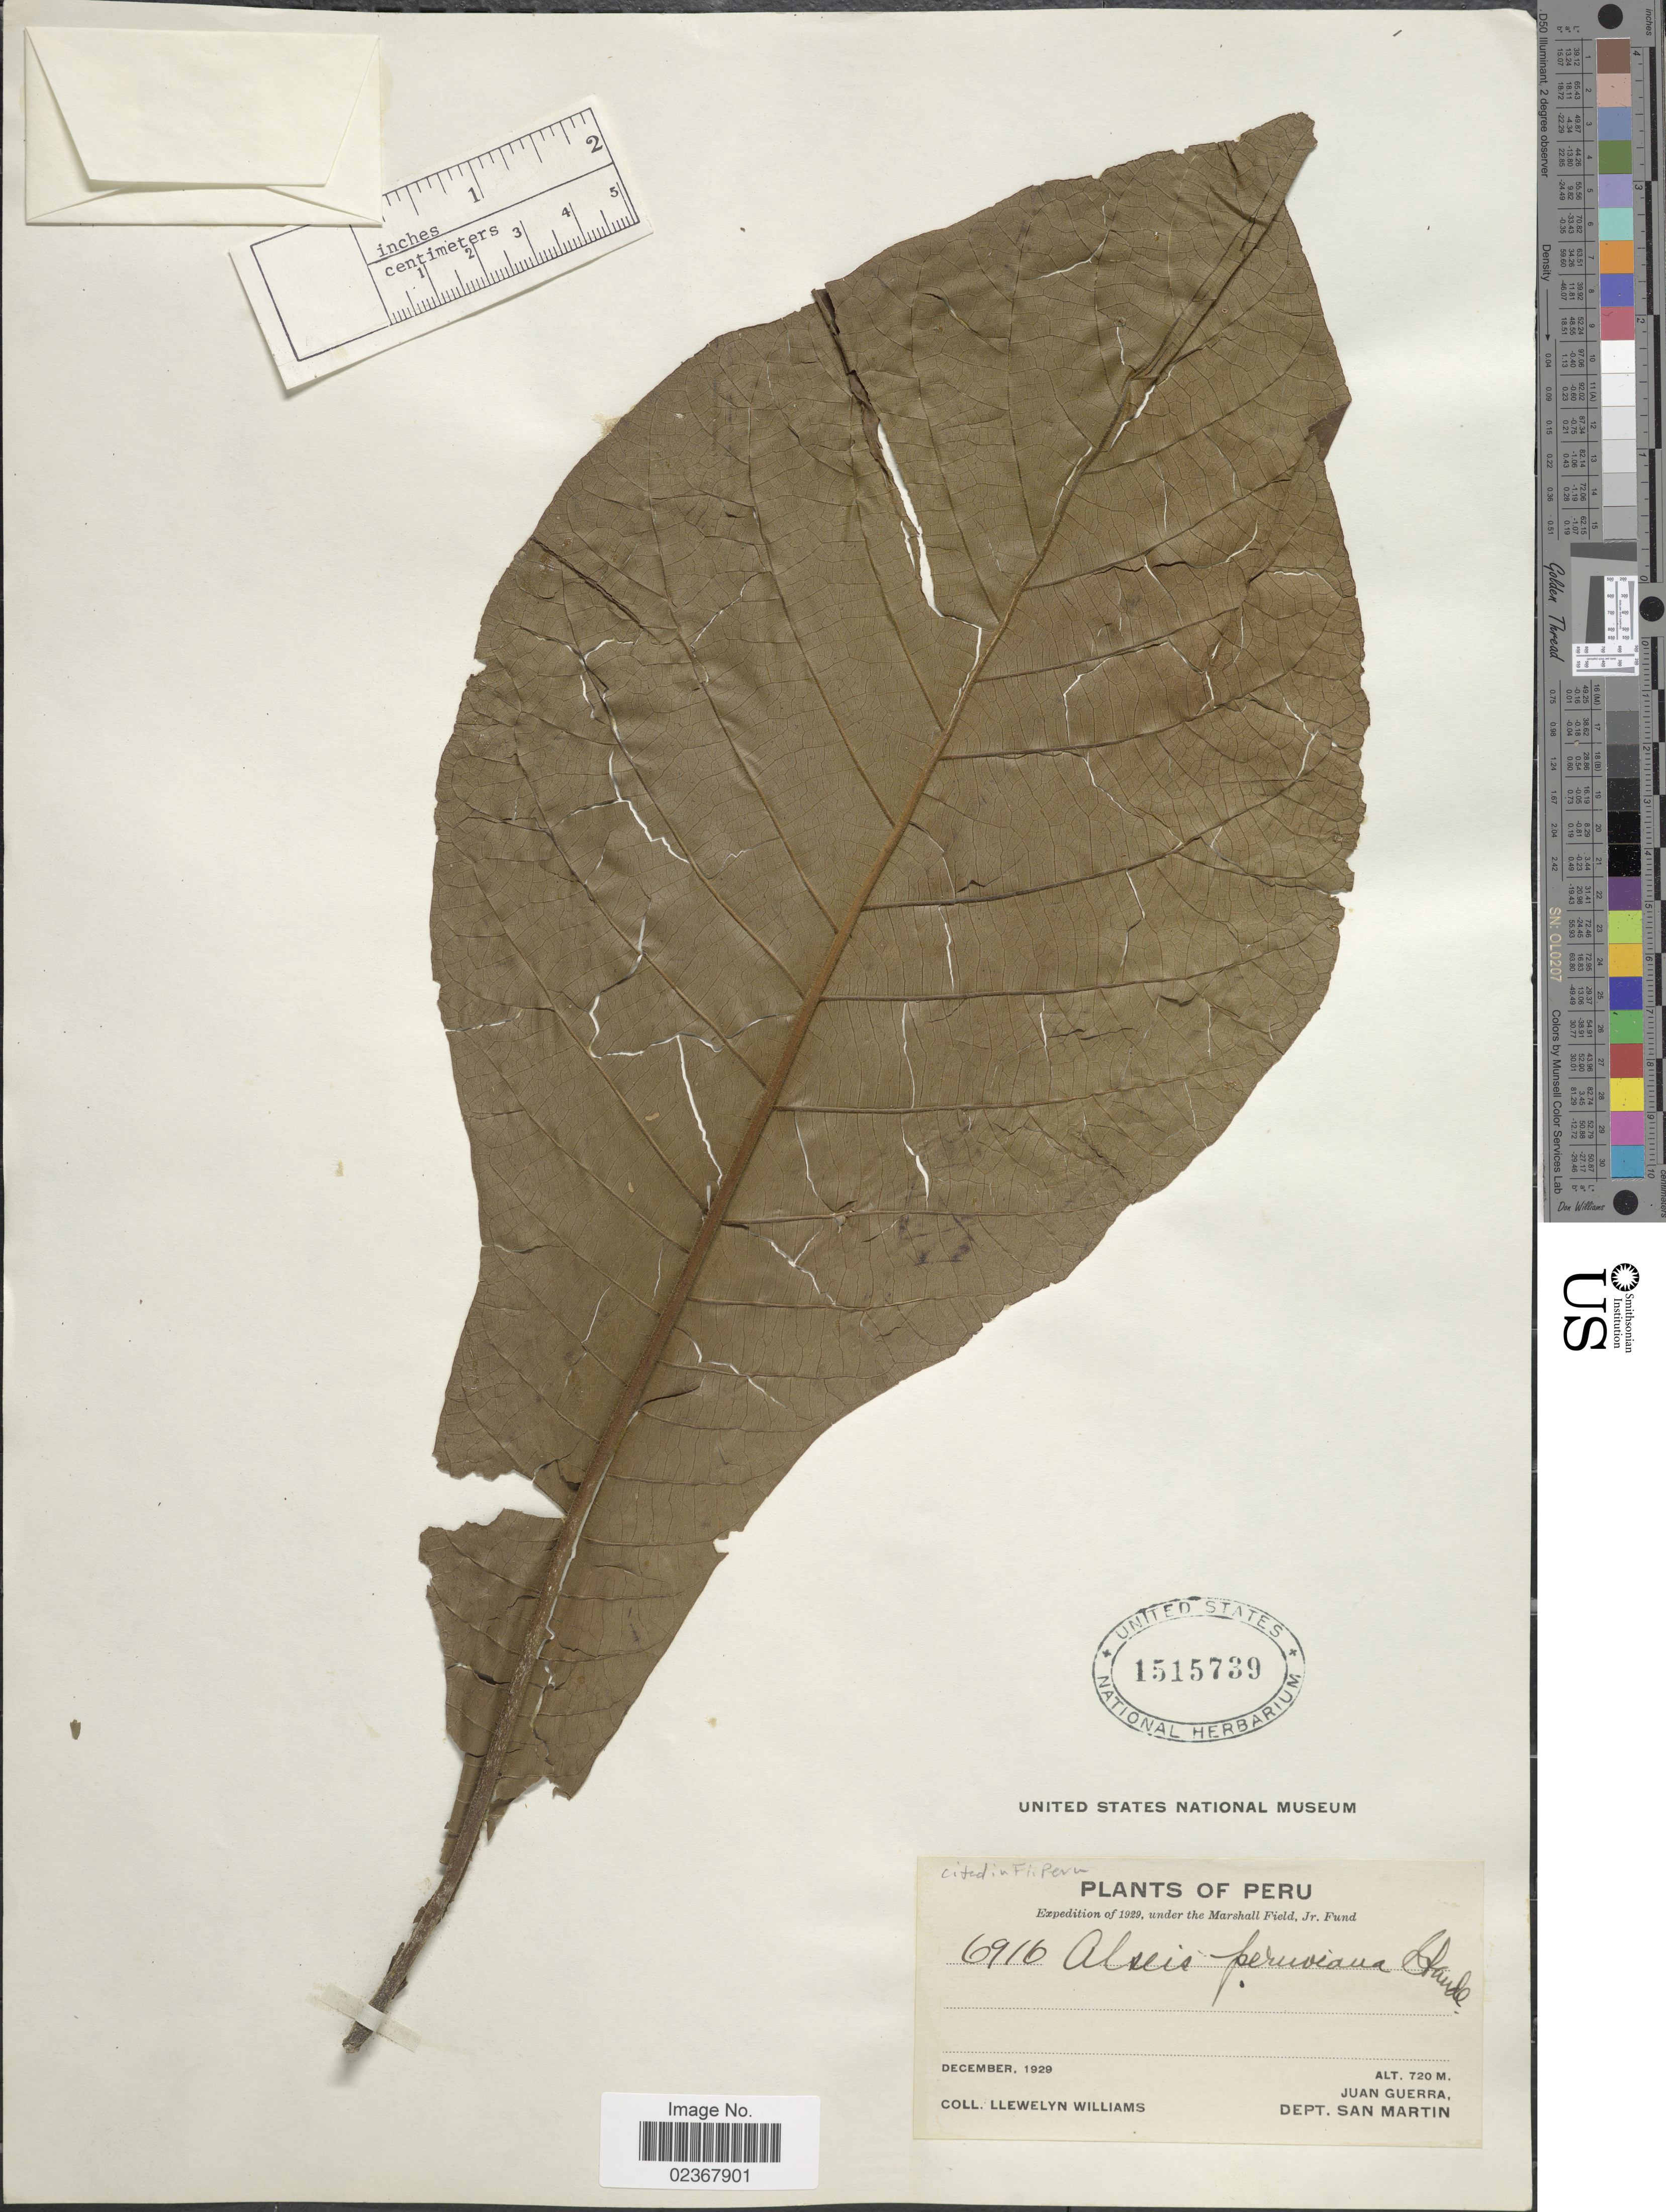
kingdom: Plantae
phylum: Tracheophyta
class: Magnoliopsida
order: Gentianales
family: Rubiaceae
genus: Alseis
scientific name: Alseis peruviana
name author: Standl.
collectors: Ll. Williams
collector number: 6916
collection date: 1929-12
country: Peru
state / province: San Martín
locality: Juan Guerra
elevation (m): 720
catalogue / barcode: US 1515739